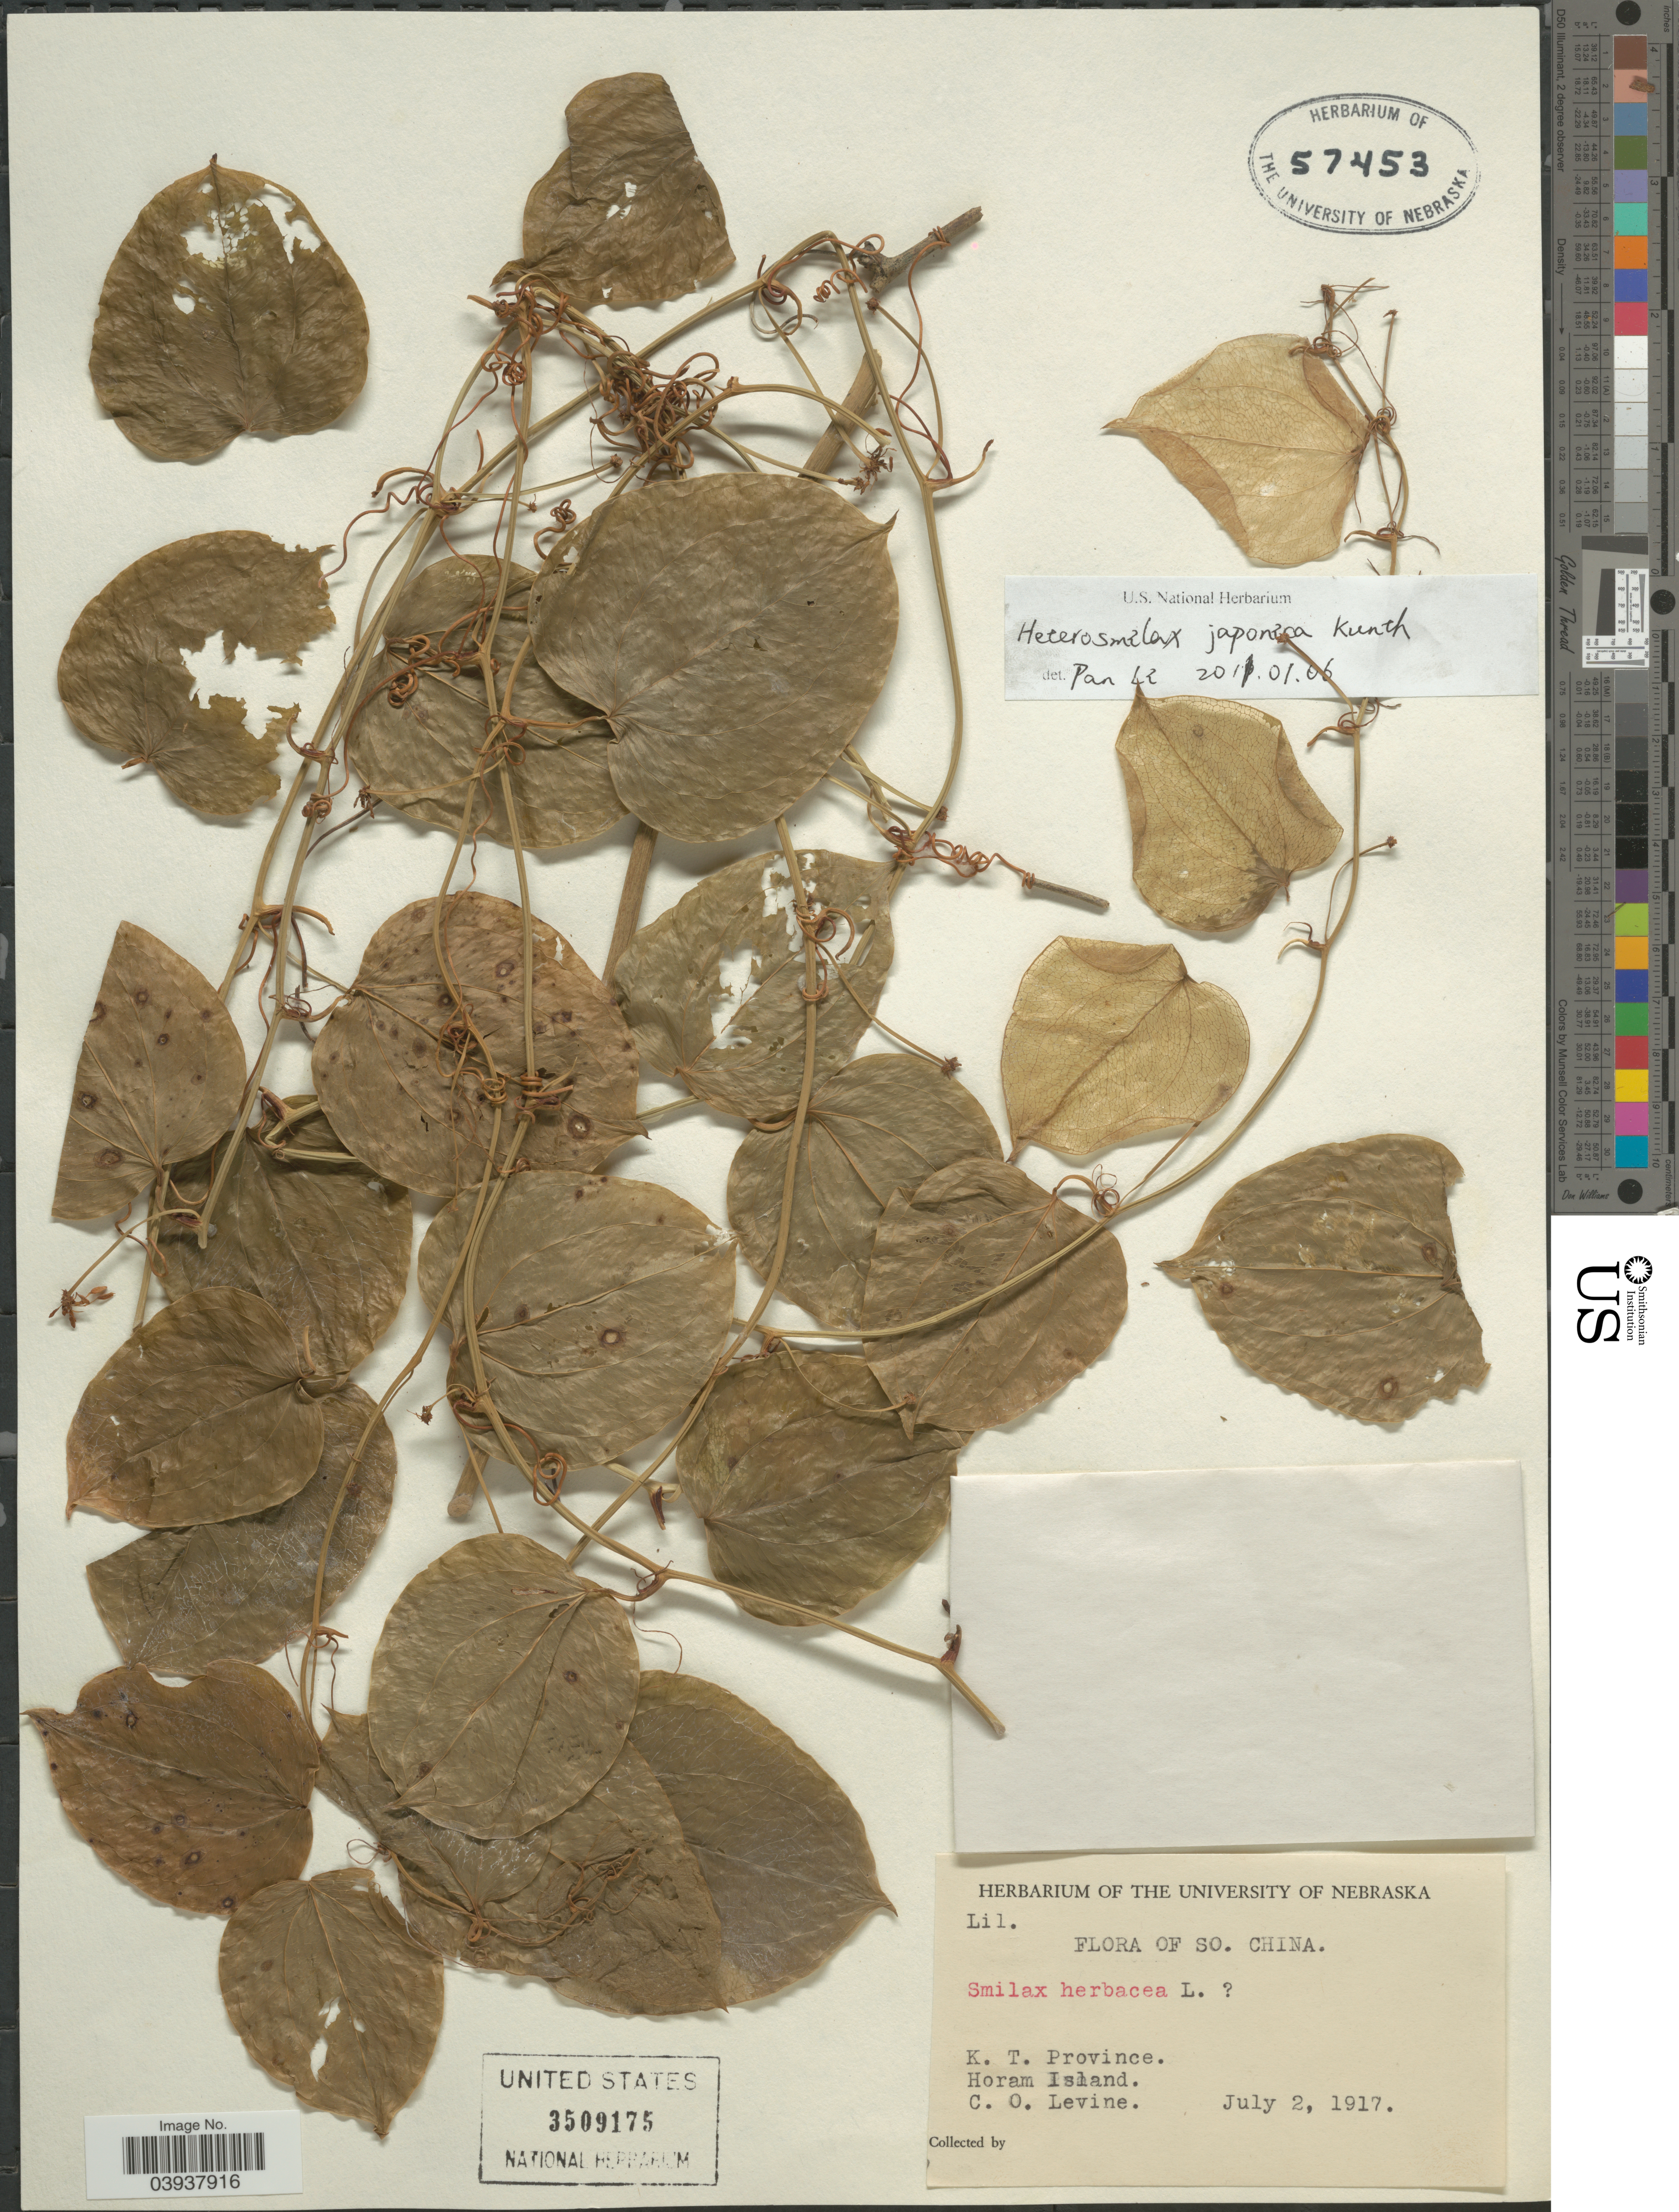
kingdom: Plantae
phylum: Tracheophyta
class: Liliopsida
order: Liliales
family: Smilacaceae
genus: Heterosmilax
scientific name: Heterosmilax japonica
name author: Kunth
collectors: C. O. Levine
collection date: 1917-07-02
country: China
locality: So. China K. T. Province. Horam Island.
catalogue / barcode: US 3509175